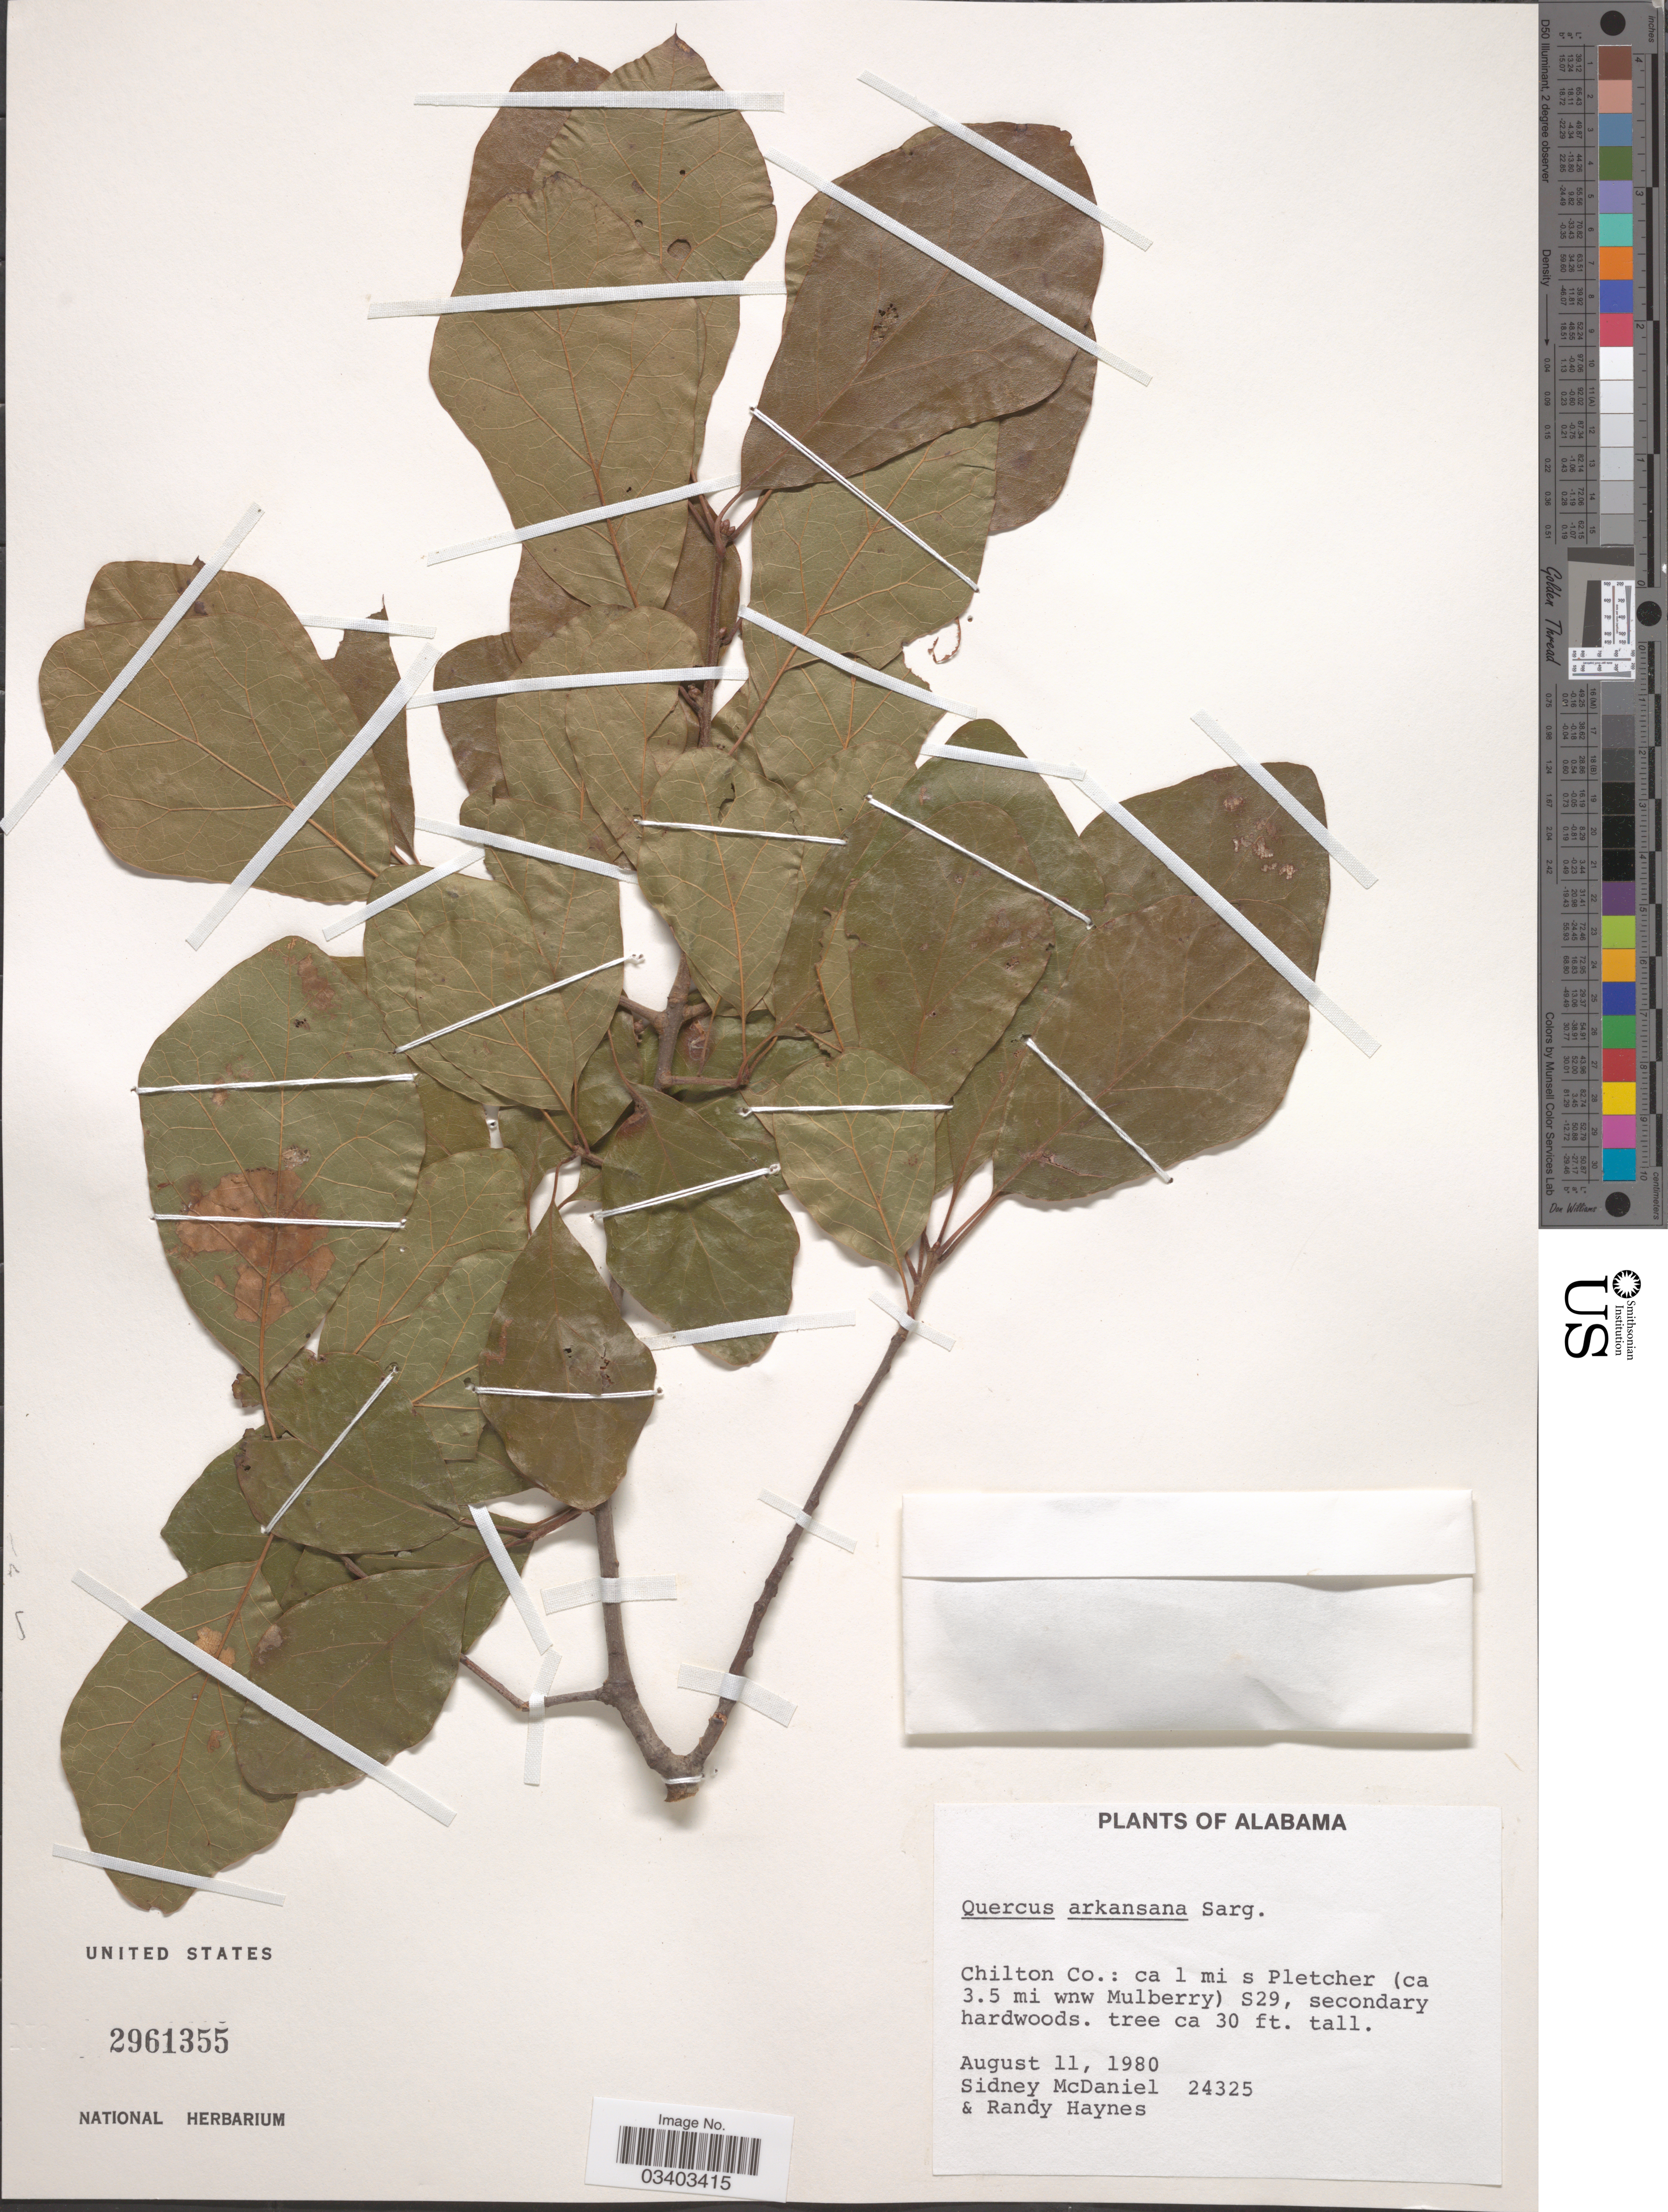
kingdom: Plantae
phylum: Tracheophyta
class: Magnoliopsida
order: Fagales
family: Fagaceae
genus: Quercus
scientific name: Quercus breviloba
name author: (Torr.) Sarg.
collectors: S. McDaniel & R. Haynes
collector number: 24325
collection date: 1980-08-11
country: United States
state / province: Alabama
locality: Chilton Co.: ca 1 mi s Pletcher (ca 3.5 mi wnw Mulberry) S29.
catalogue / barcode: US 2961355